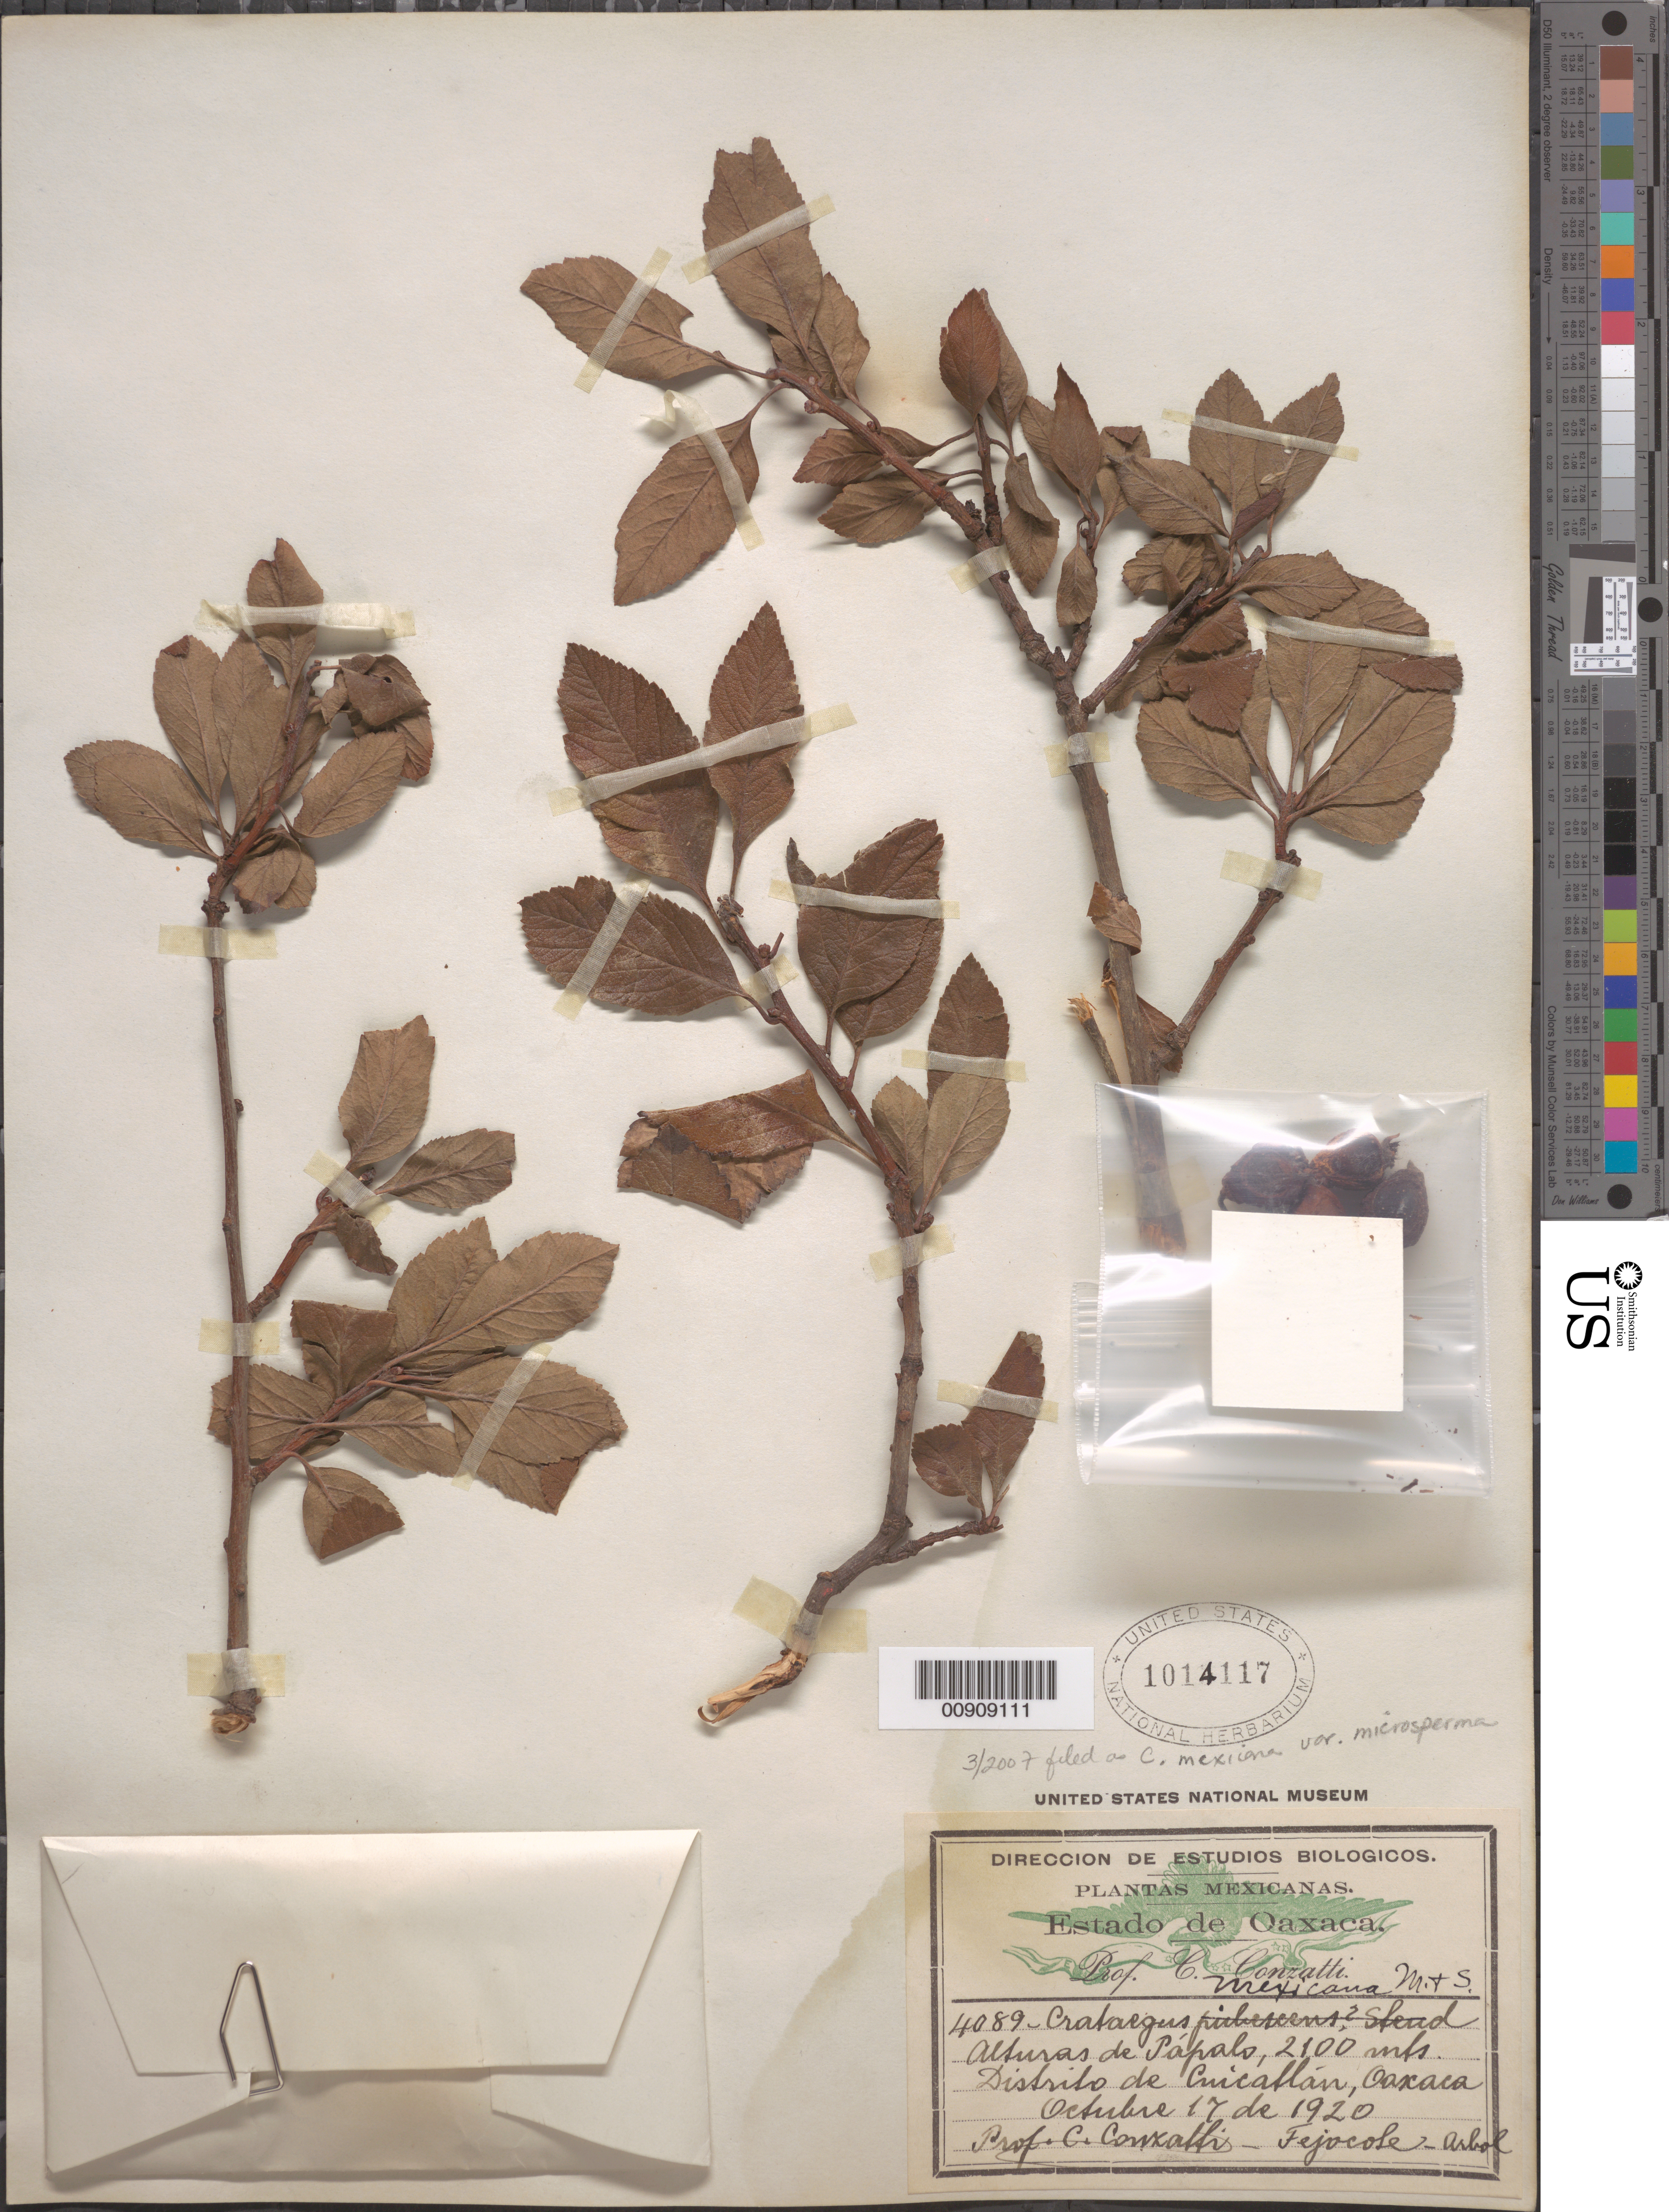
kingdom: Plantae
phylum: Tracheophyta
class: Magnoliopsida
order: Rosales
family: Rosaceae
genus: Crataegus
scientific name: Crataegus mexicana var. microsperma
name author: Eggl.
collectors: C. Conzatti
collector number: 4089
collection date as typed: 17 Oct 1920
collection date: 1920-10-17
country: Mexico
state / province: Oaxaca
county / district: Cuicatlán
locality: Alturas de Pápalo, Distrito de Cuicatlán, Oaxaca.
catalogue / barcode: US 1014117